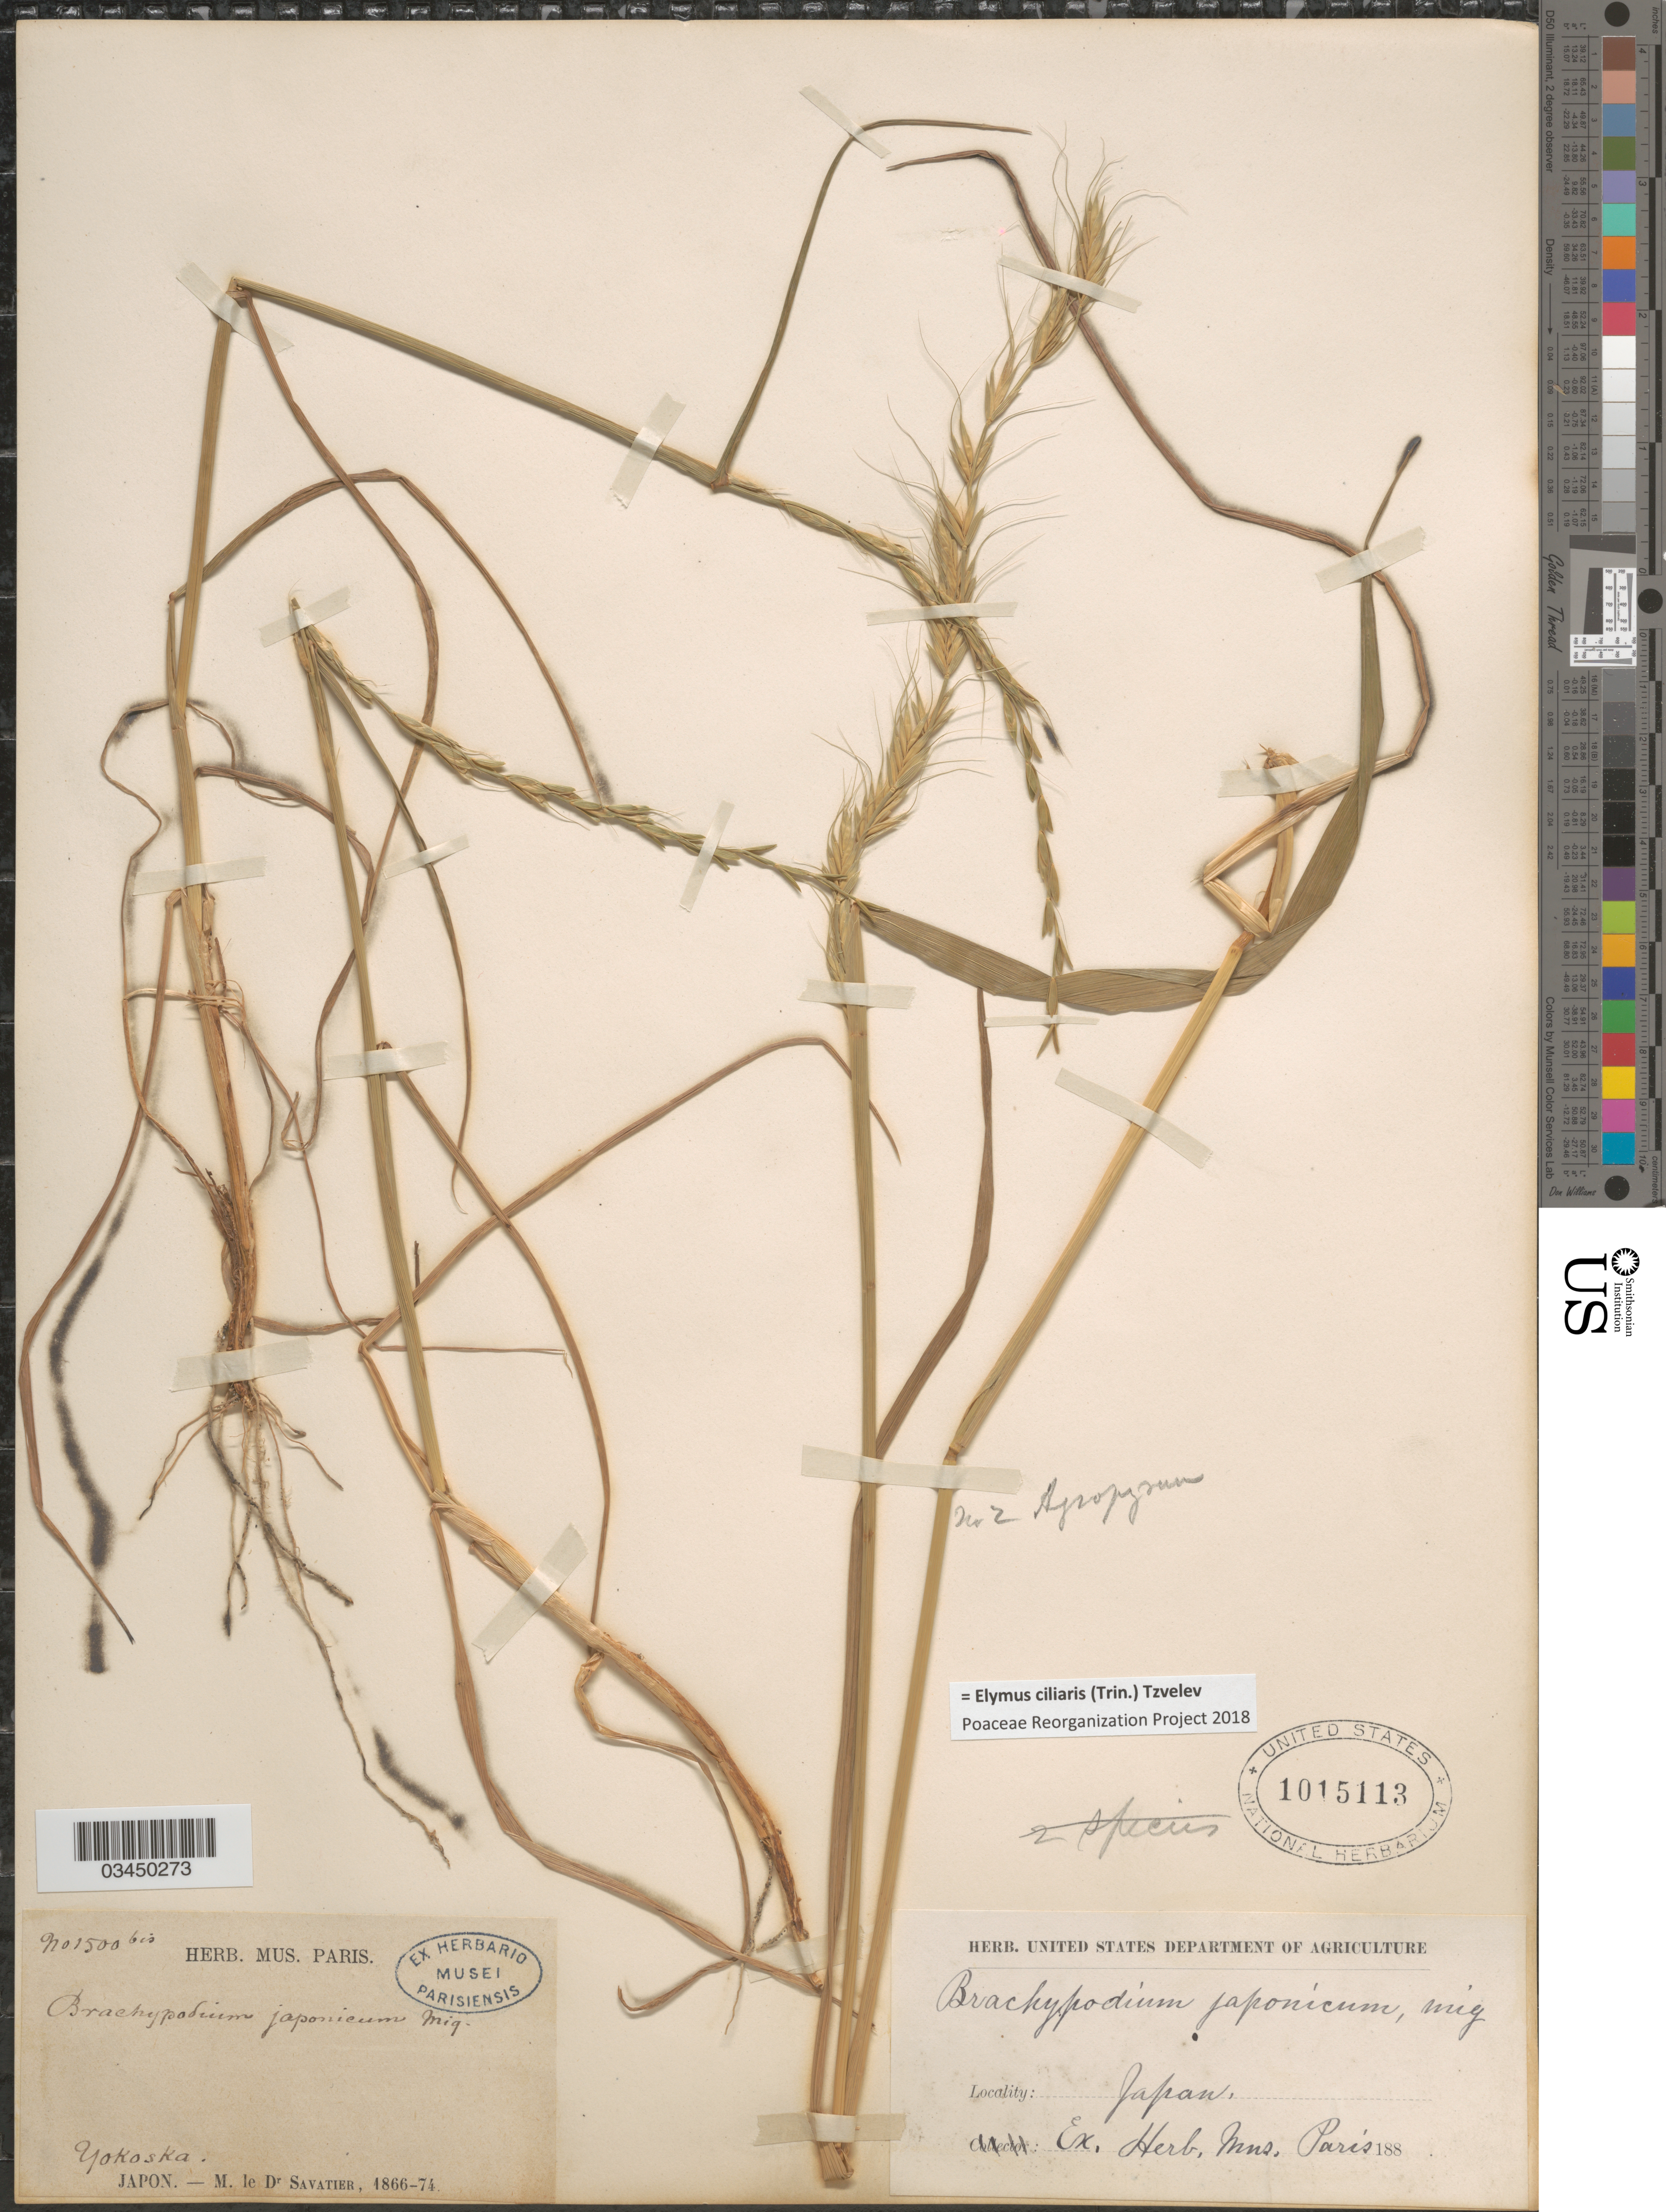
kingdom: Plantae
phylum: Tracheophyta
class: Liliopsida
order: Poales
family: Poaceae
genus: Elymus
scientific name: Elymus ciliaris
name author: (Trin.) Tzvelev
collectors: M. Savatier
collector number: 1500bis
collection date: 1866/1871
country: Japan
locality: Yokosaka.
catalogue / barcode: US 1015113